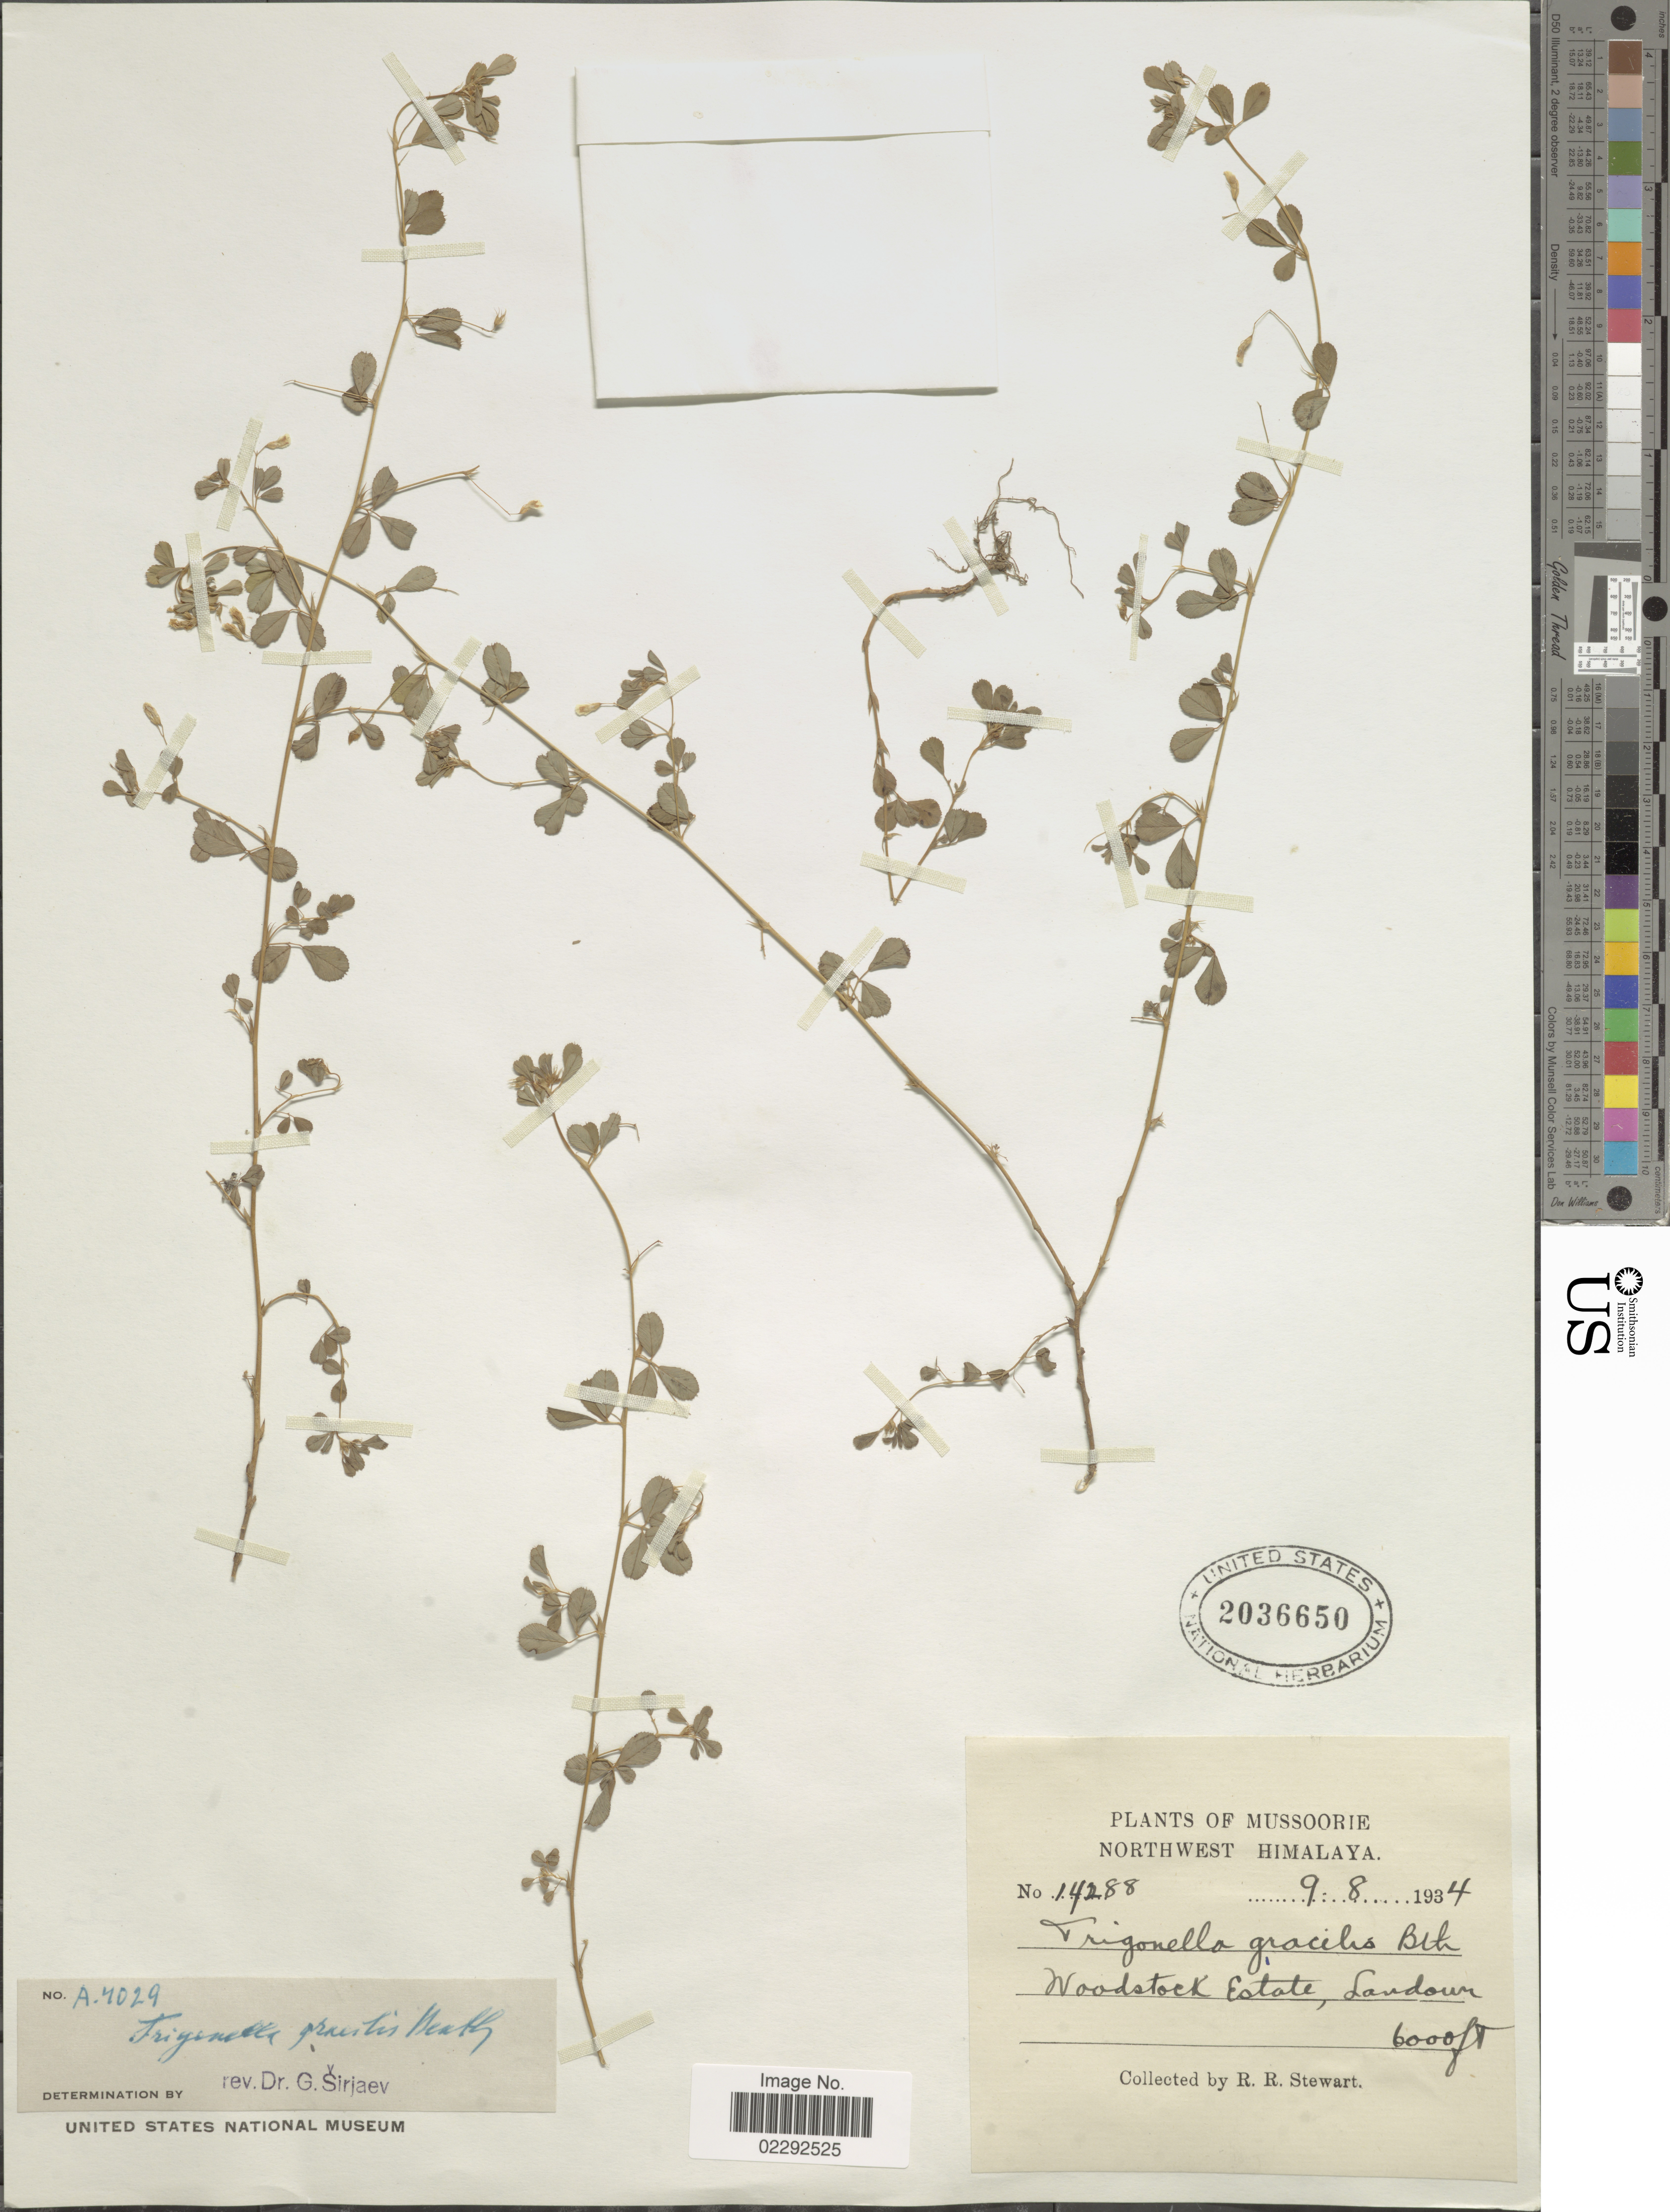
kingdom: Plantae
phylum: Tracheophyta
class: Magnoliopsida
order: Fabales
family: Fabaceae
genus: Trigonella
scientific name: Trigonella gracilis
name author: Benth.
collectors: R. R. Stewart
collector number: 14288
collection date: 1934-08-09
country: India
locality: Mussoorie. Northwest Himalaya. Woodstock Estate, Landour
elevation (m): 1829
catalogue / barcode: US 2036650